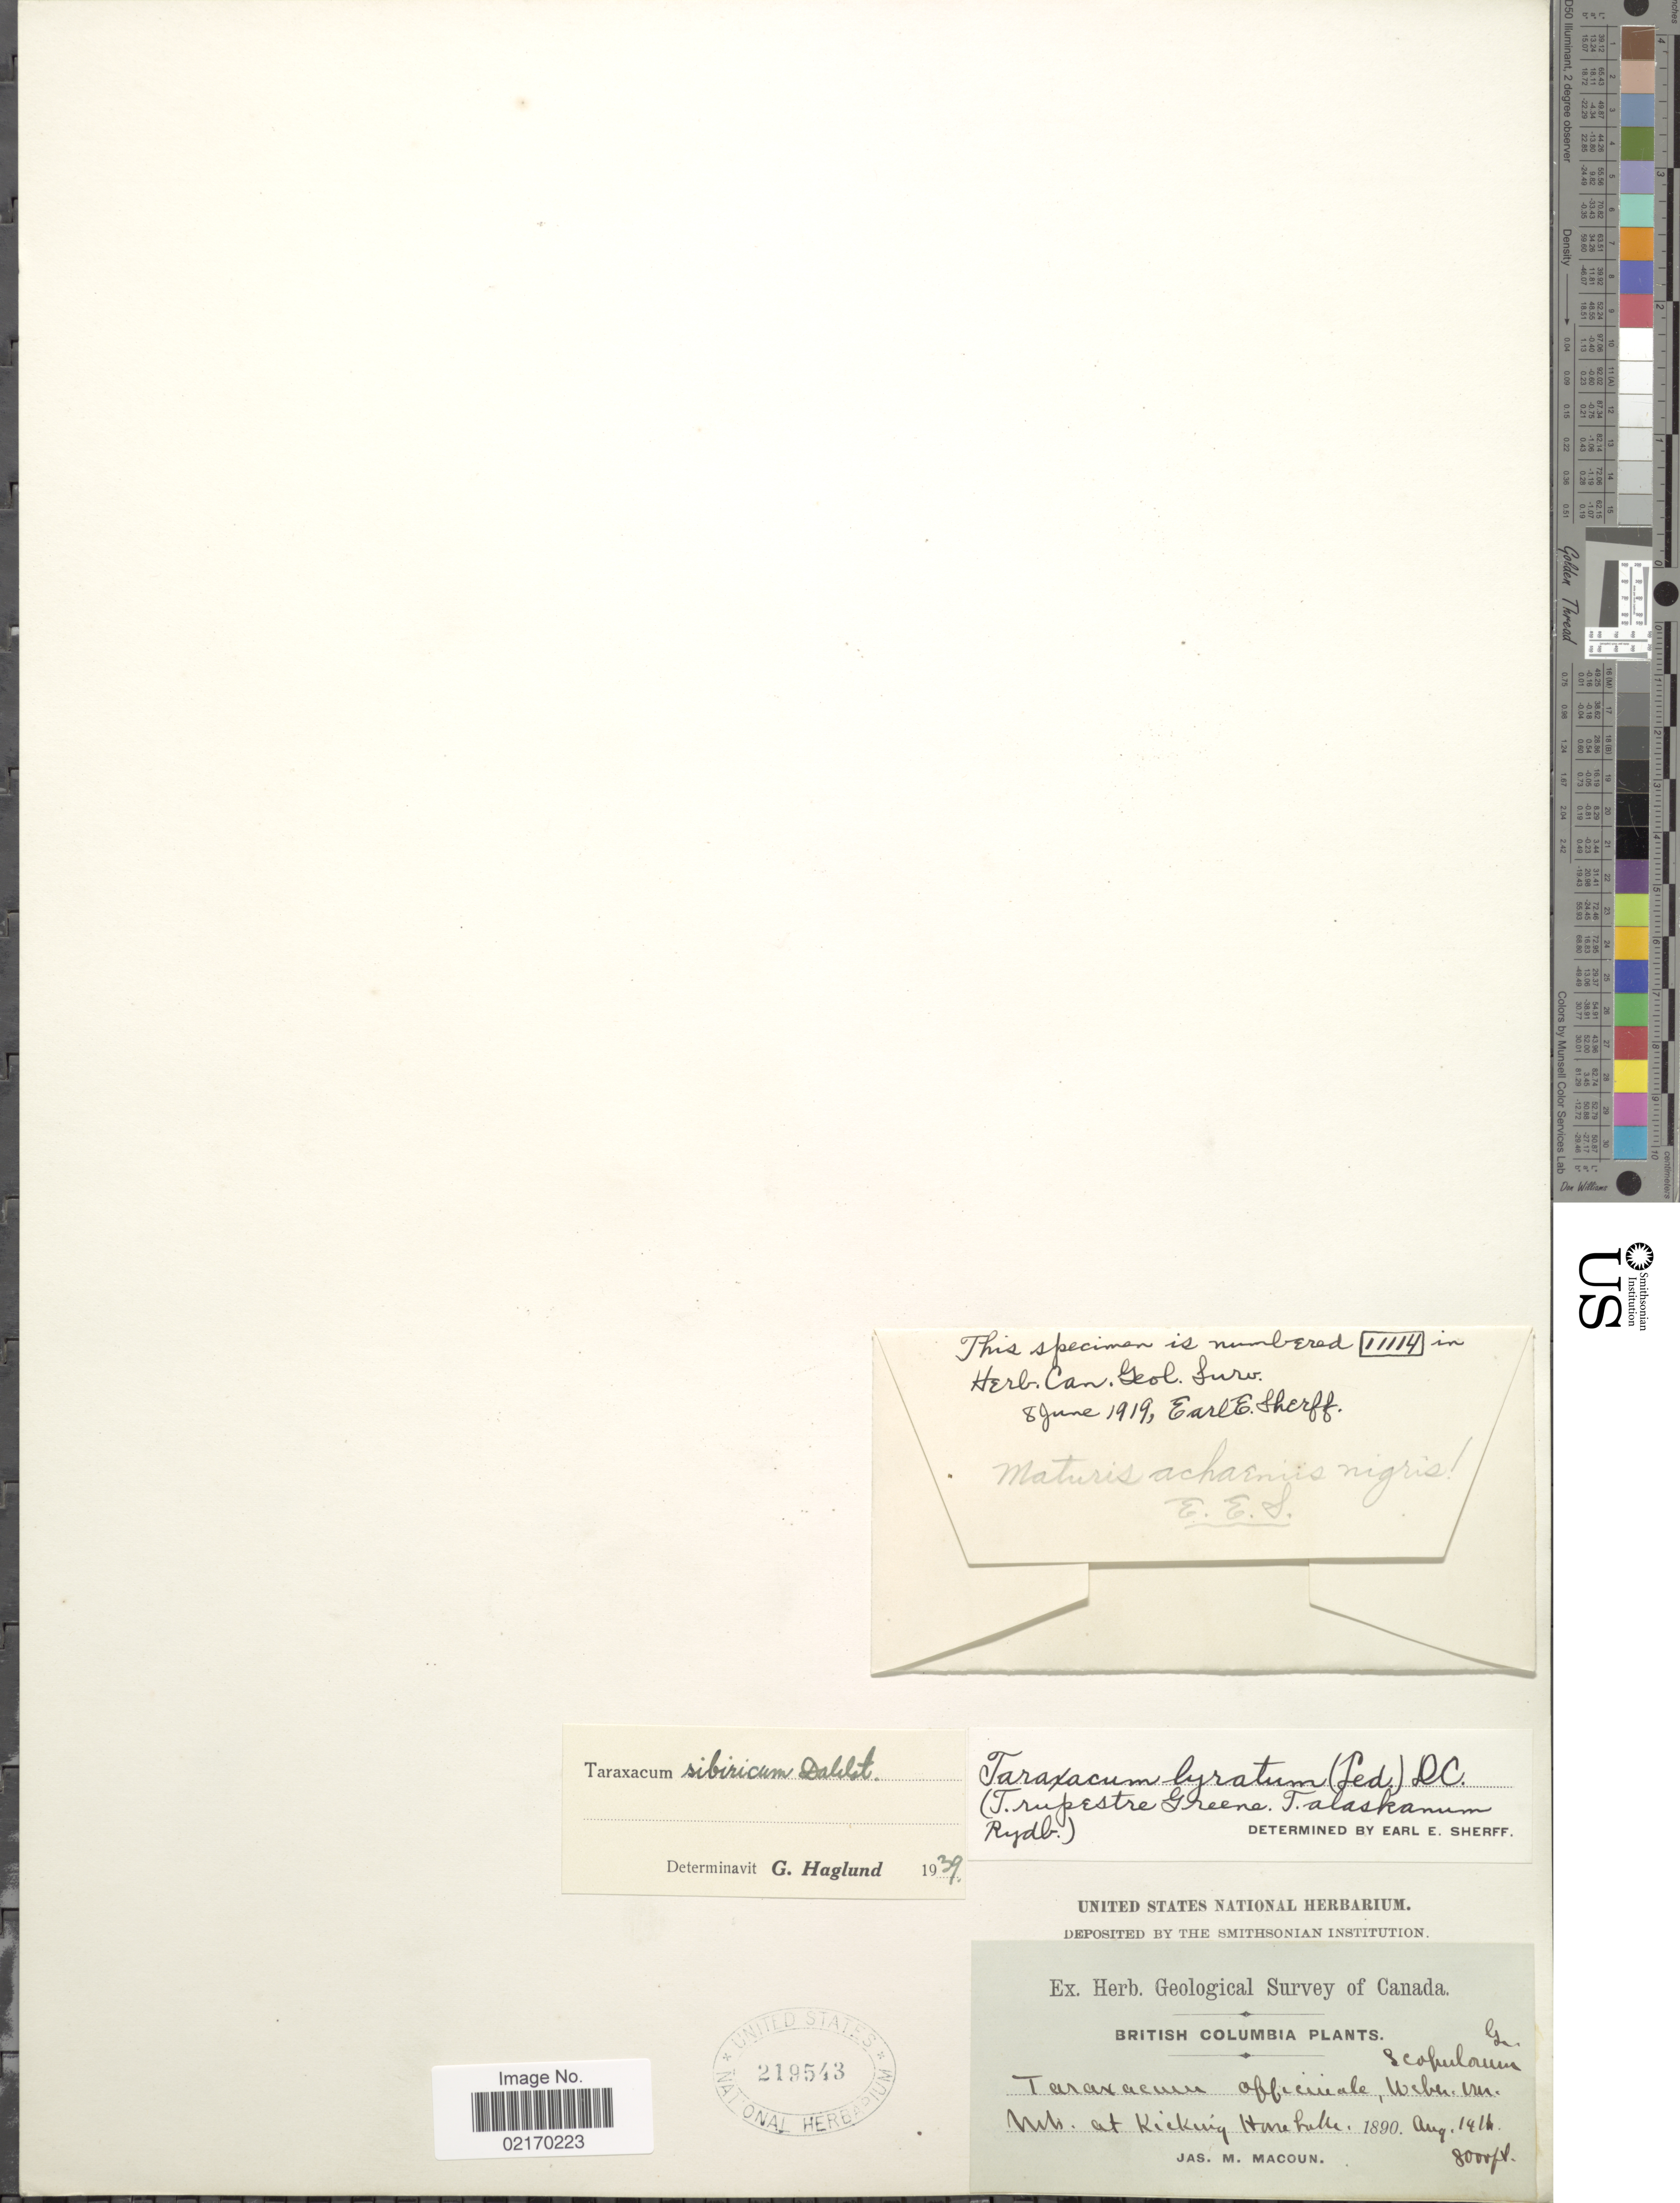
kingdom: Plantae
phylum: Tracheophyta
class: Magnoliopsida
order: Asterales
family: Asteraceae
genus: Taraxacum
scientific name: Taraxacum sibiricum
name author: Dahlst.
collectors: J. M. Macoun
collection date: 1890-08-14/1890-08-16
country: Canada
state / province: British Columbia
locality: Mts. at kicking Hare Lake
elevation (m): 2438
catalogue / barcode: US 219543